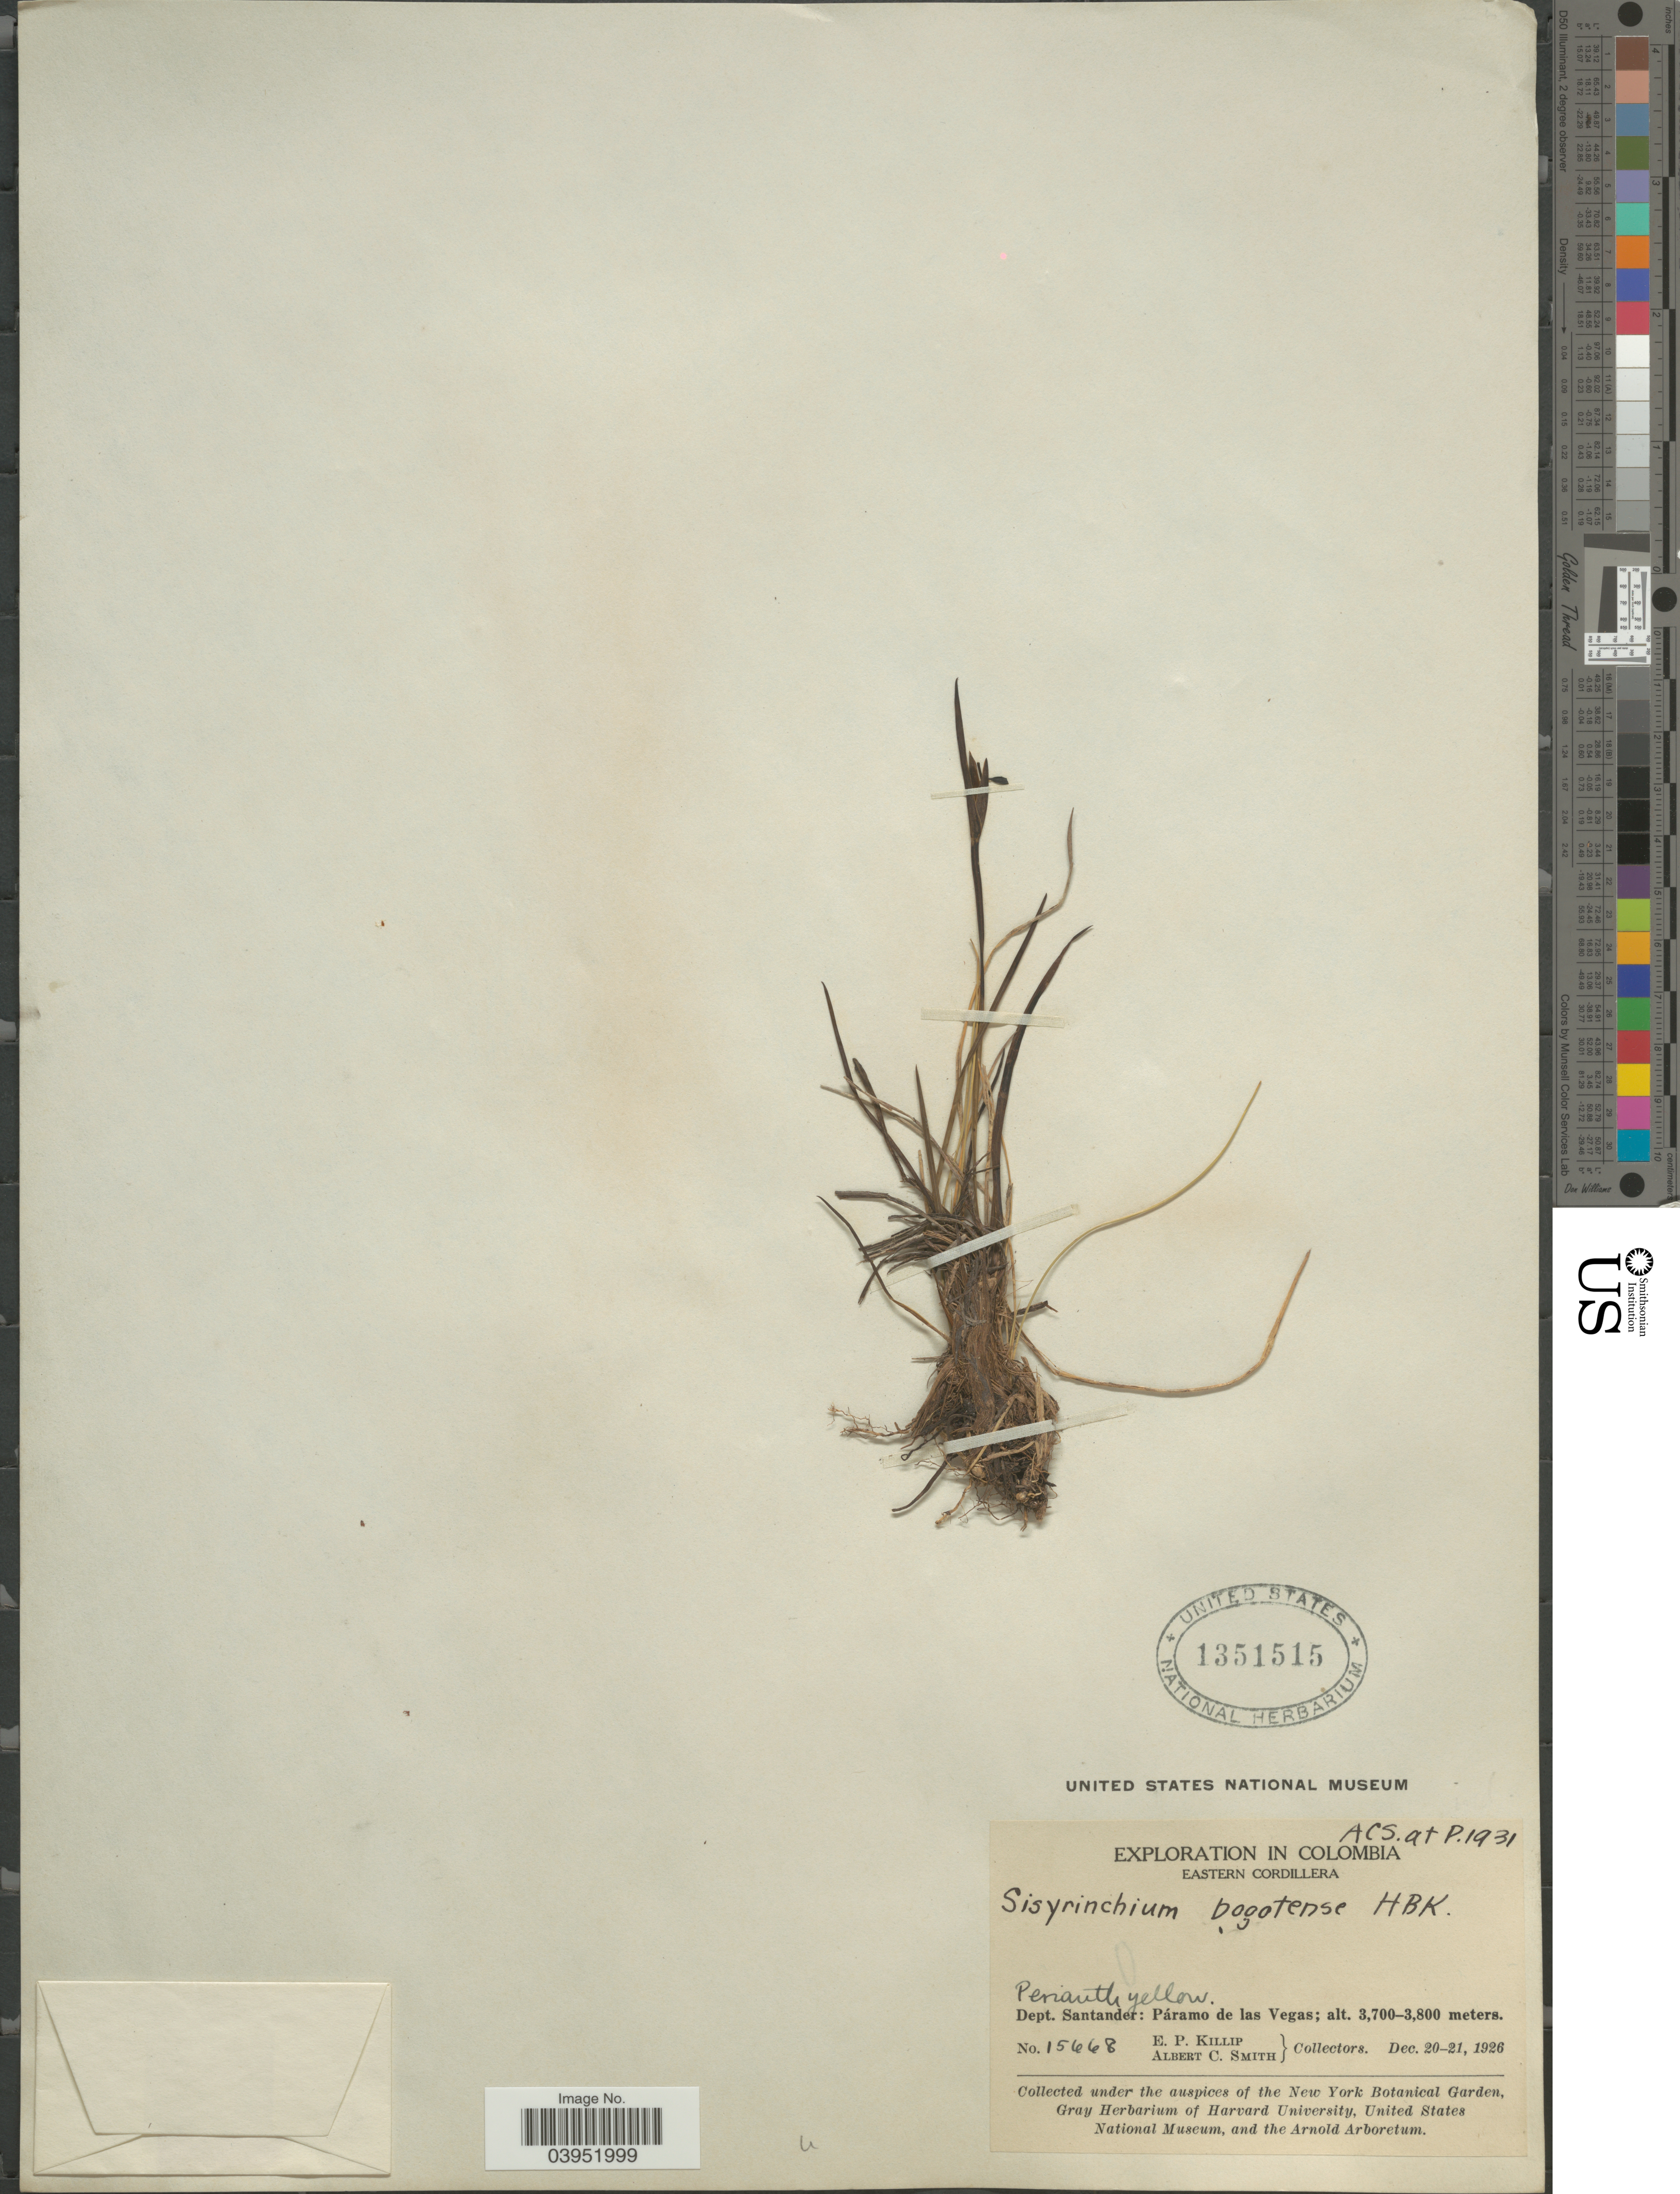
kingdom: Plantae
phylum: Tracheophyta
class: Liliopsida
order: Asparagales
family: Iridaceae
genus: Sisyrinchium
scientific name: Sisyrinchium bogotense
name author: Kunth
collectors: E. P. Killip & A. C. Smith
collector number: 15668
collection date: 1926-12-20/1926-12-21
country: Colombia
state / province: Santander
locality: Eastern Cordillera. Dept. Santander: Páramo de las Vegas.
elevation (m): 3700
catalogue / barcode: US 1351515